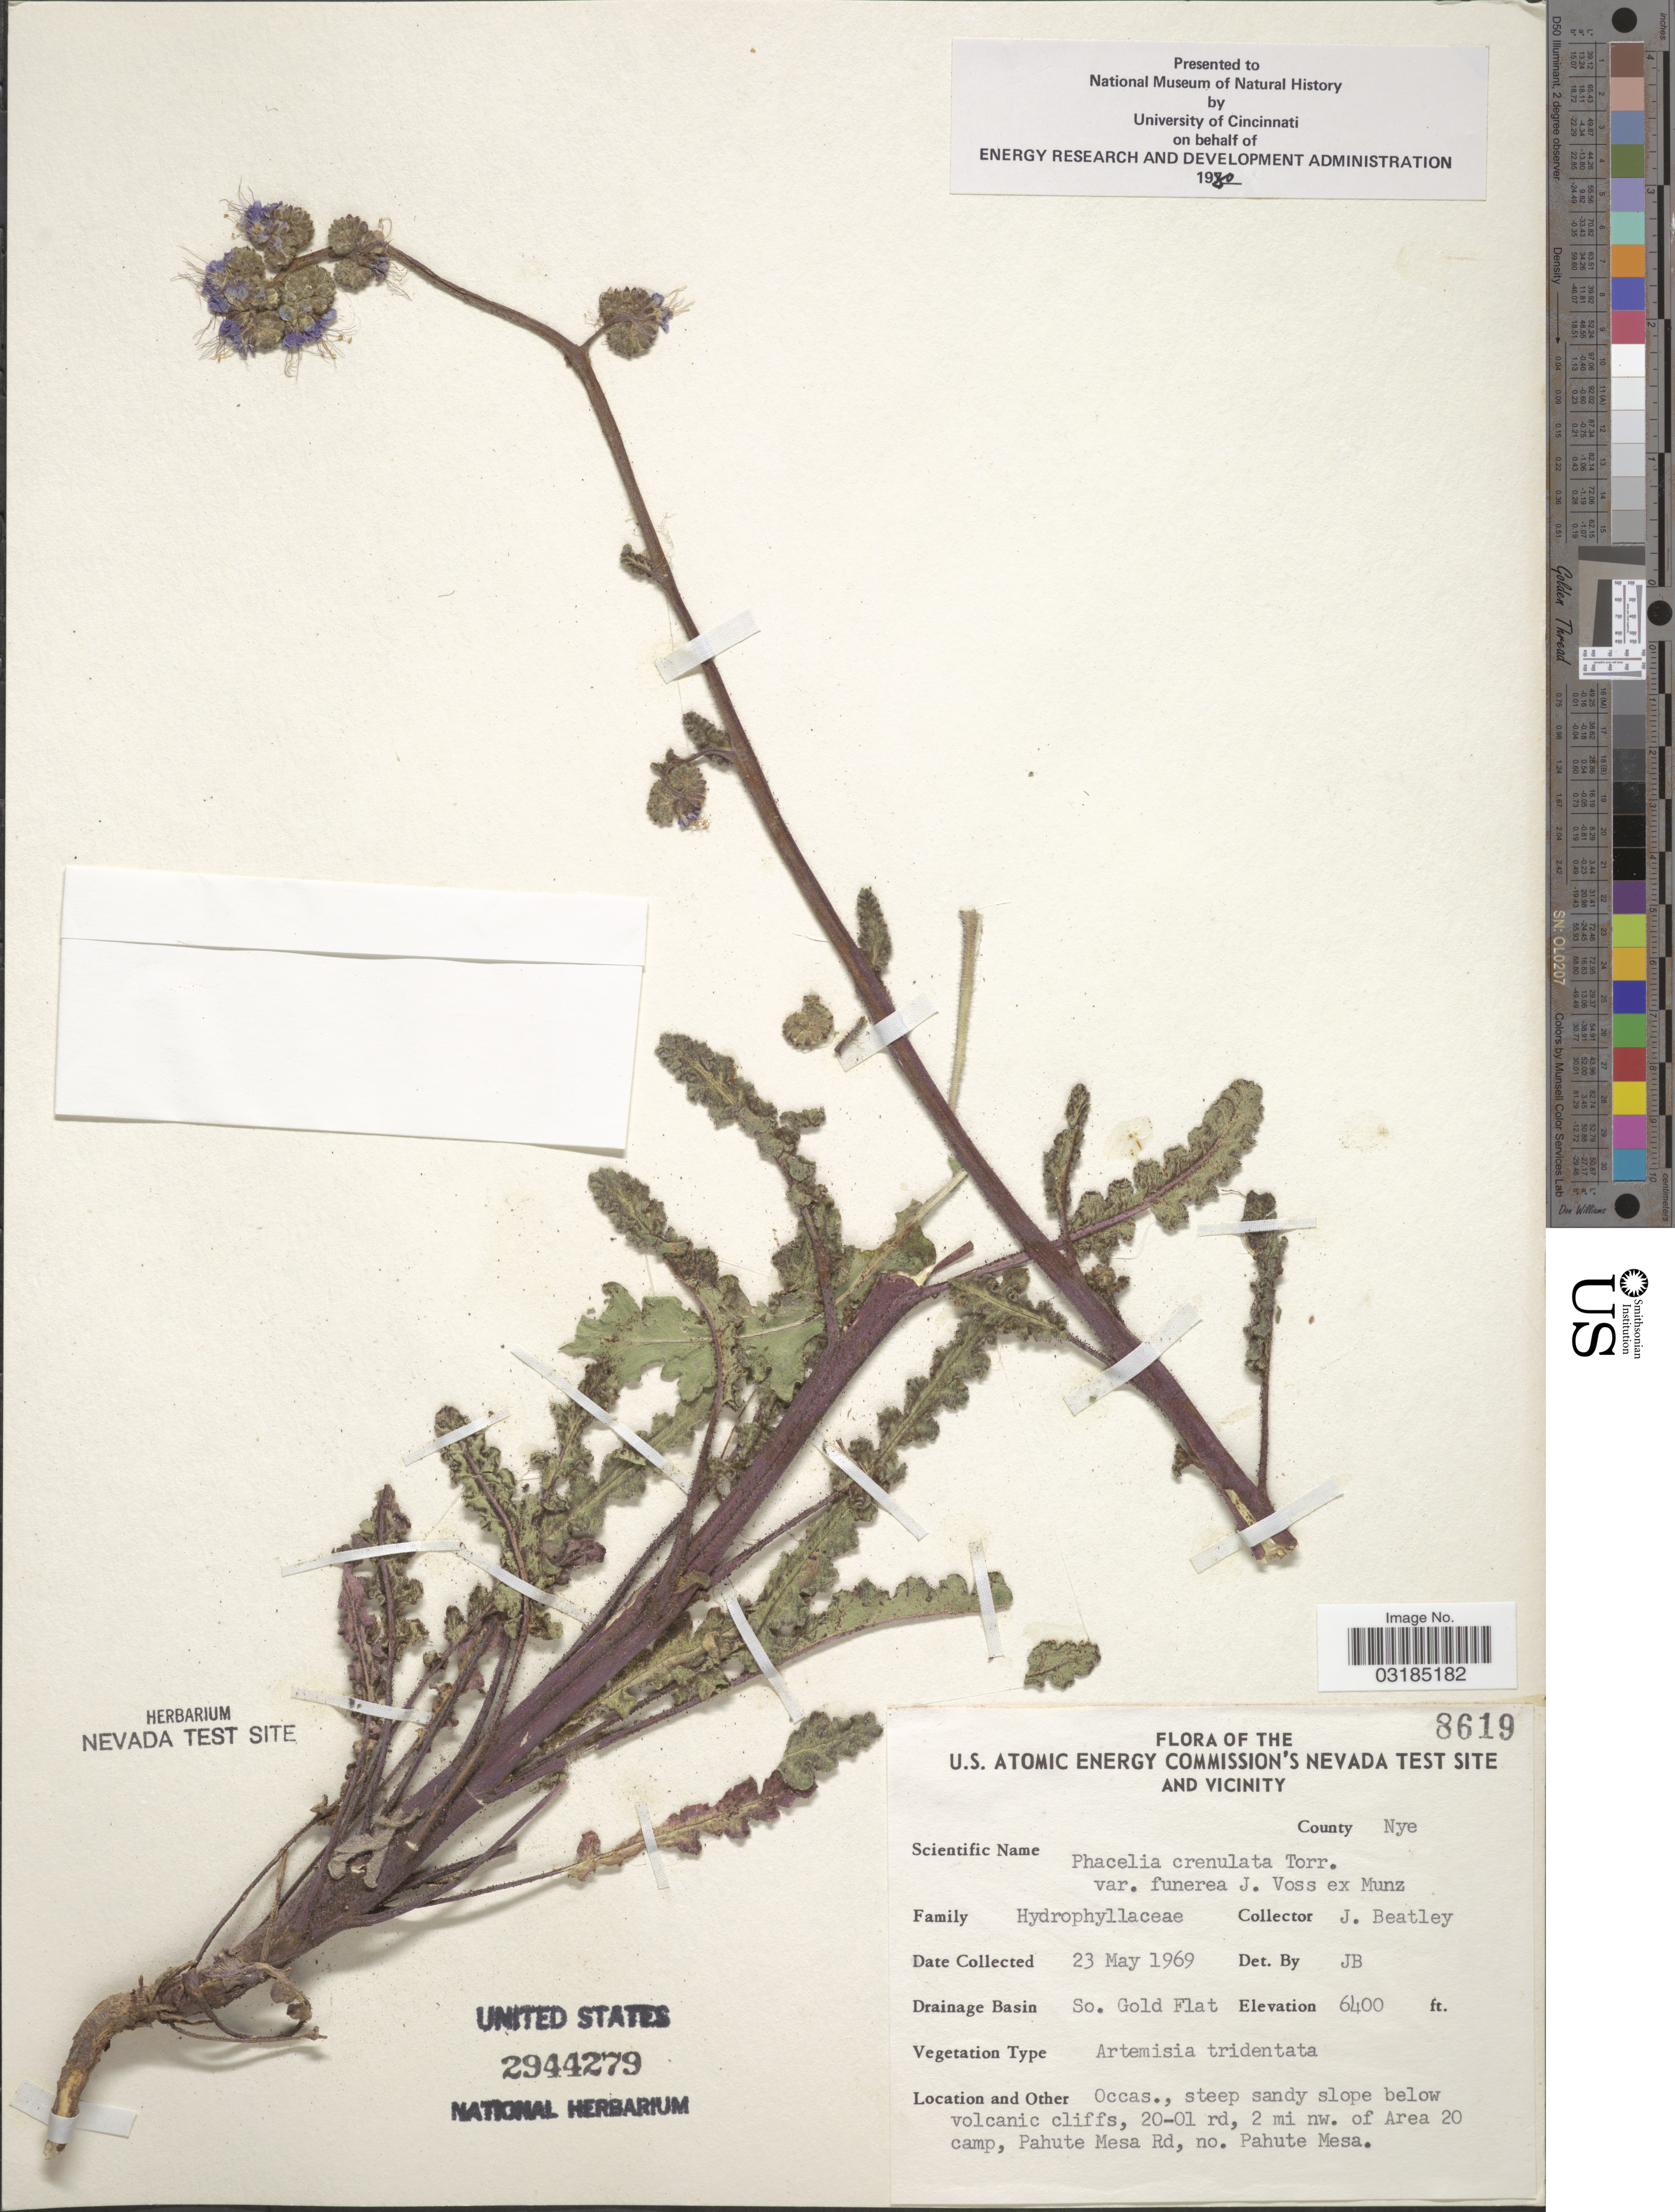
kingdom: Plantae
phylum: Tracheophyta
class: Magnoliopsida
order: Boraginales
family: Hydrophyllaceae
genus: Phacelia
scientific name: Phacelia crenulata var. funerea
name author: J.W. Voss in Munz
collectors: J. C. Beatley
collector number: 8619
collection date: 1969-05-23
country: United States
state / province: Nevada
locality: The U.S. Atomic Energy Commission's Nevada Test Site and Vicinity. County Nye. Drainage Basin So. Gold Flat. 20-01 rd, 2 mi nw. of Area 20 camp, Pahute Mesa Rd, no. Pahute Mesa.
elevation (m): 1951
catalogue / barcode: US 2944279